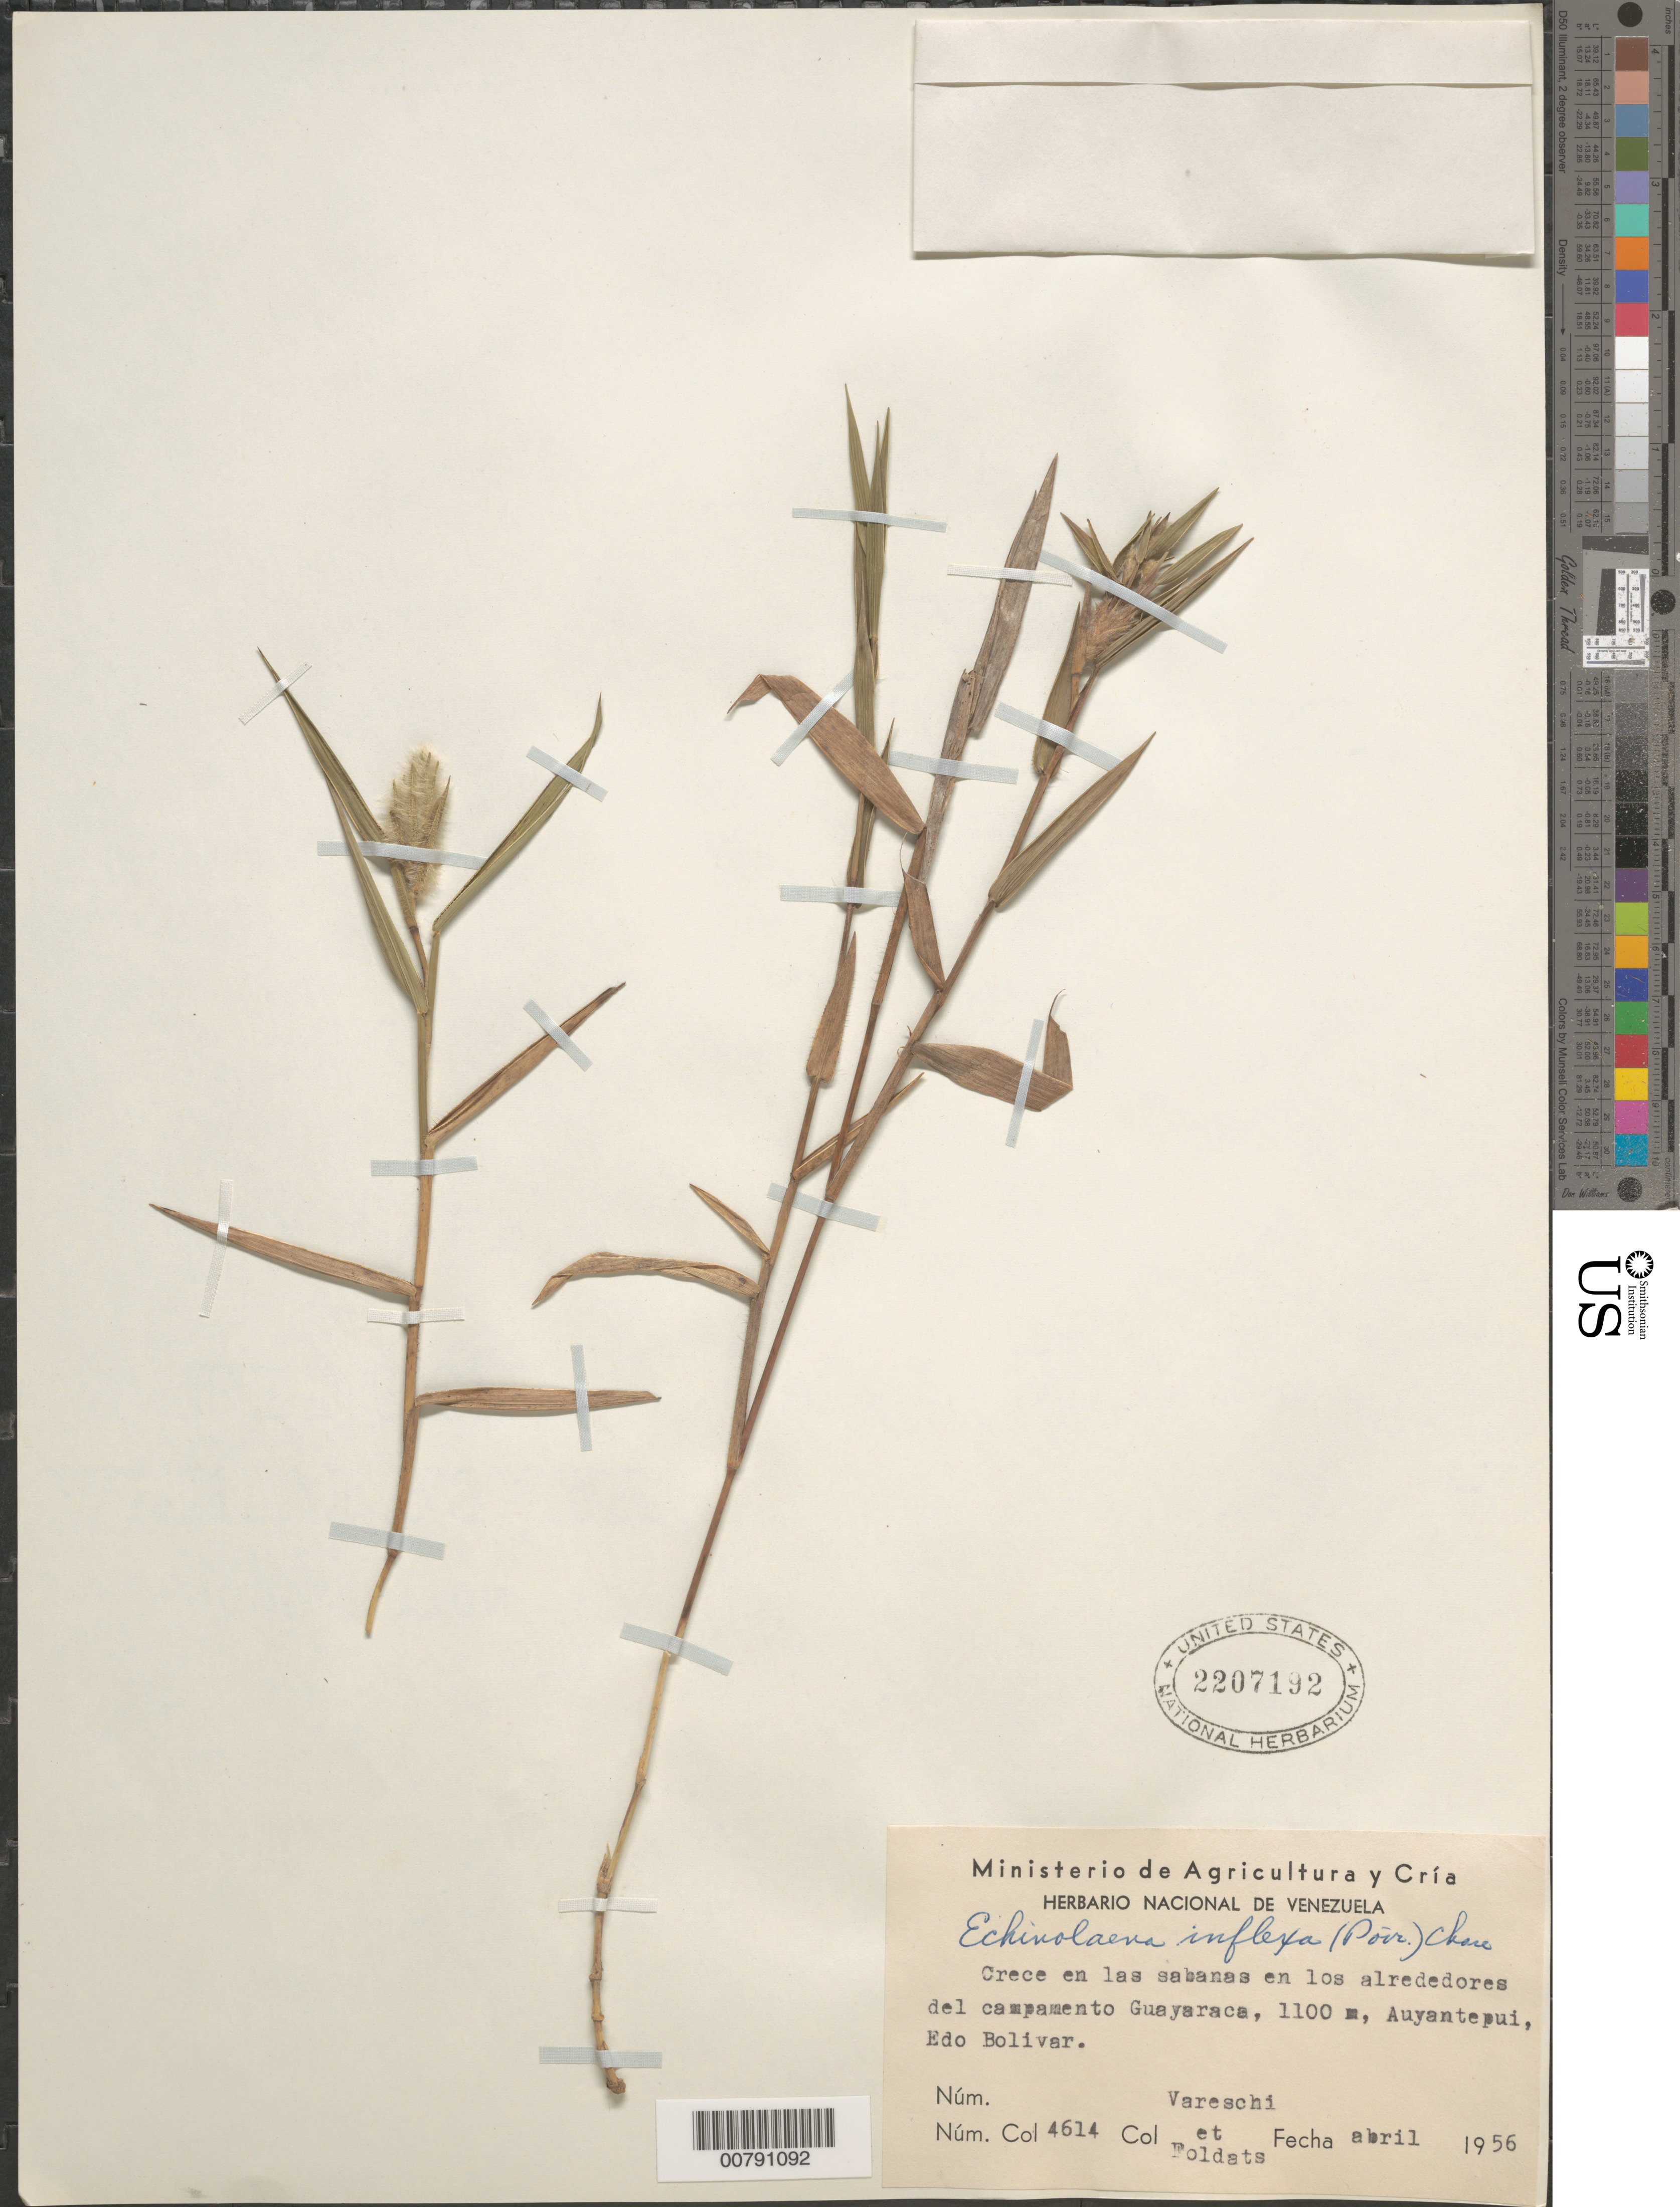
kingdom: Plantae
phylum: Tracheophyta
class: Liliopsida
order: Poales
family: Poaceae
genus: Echinolaena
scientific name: Echinolaena inflexa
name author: (Poir.) Chase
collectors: V. Vareschi & E. Foldats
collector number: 4614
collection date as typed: Apr-56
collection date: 1956-04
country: Venezuela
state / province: Bolívar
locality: Auyan-tepuí, campamento Guayaraca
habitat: Sabanas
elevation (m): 1100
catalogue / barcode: US 2207192